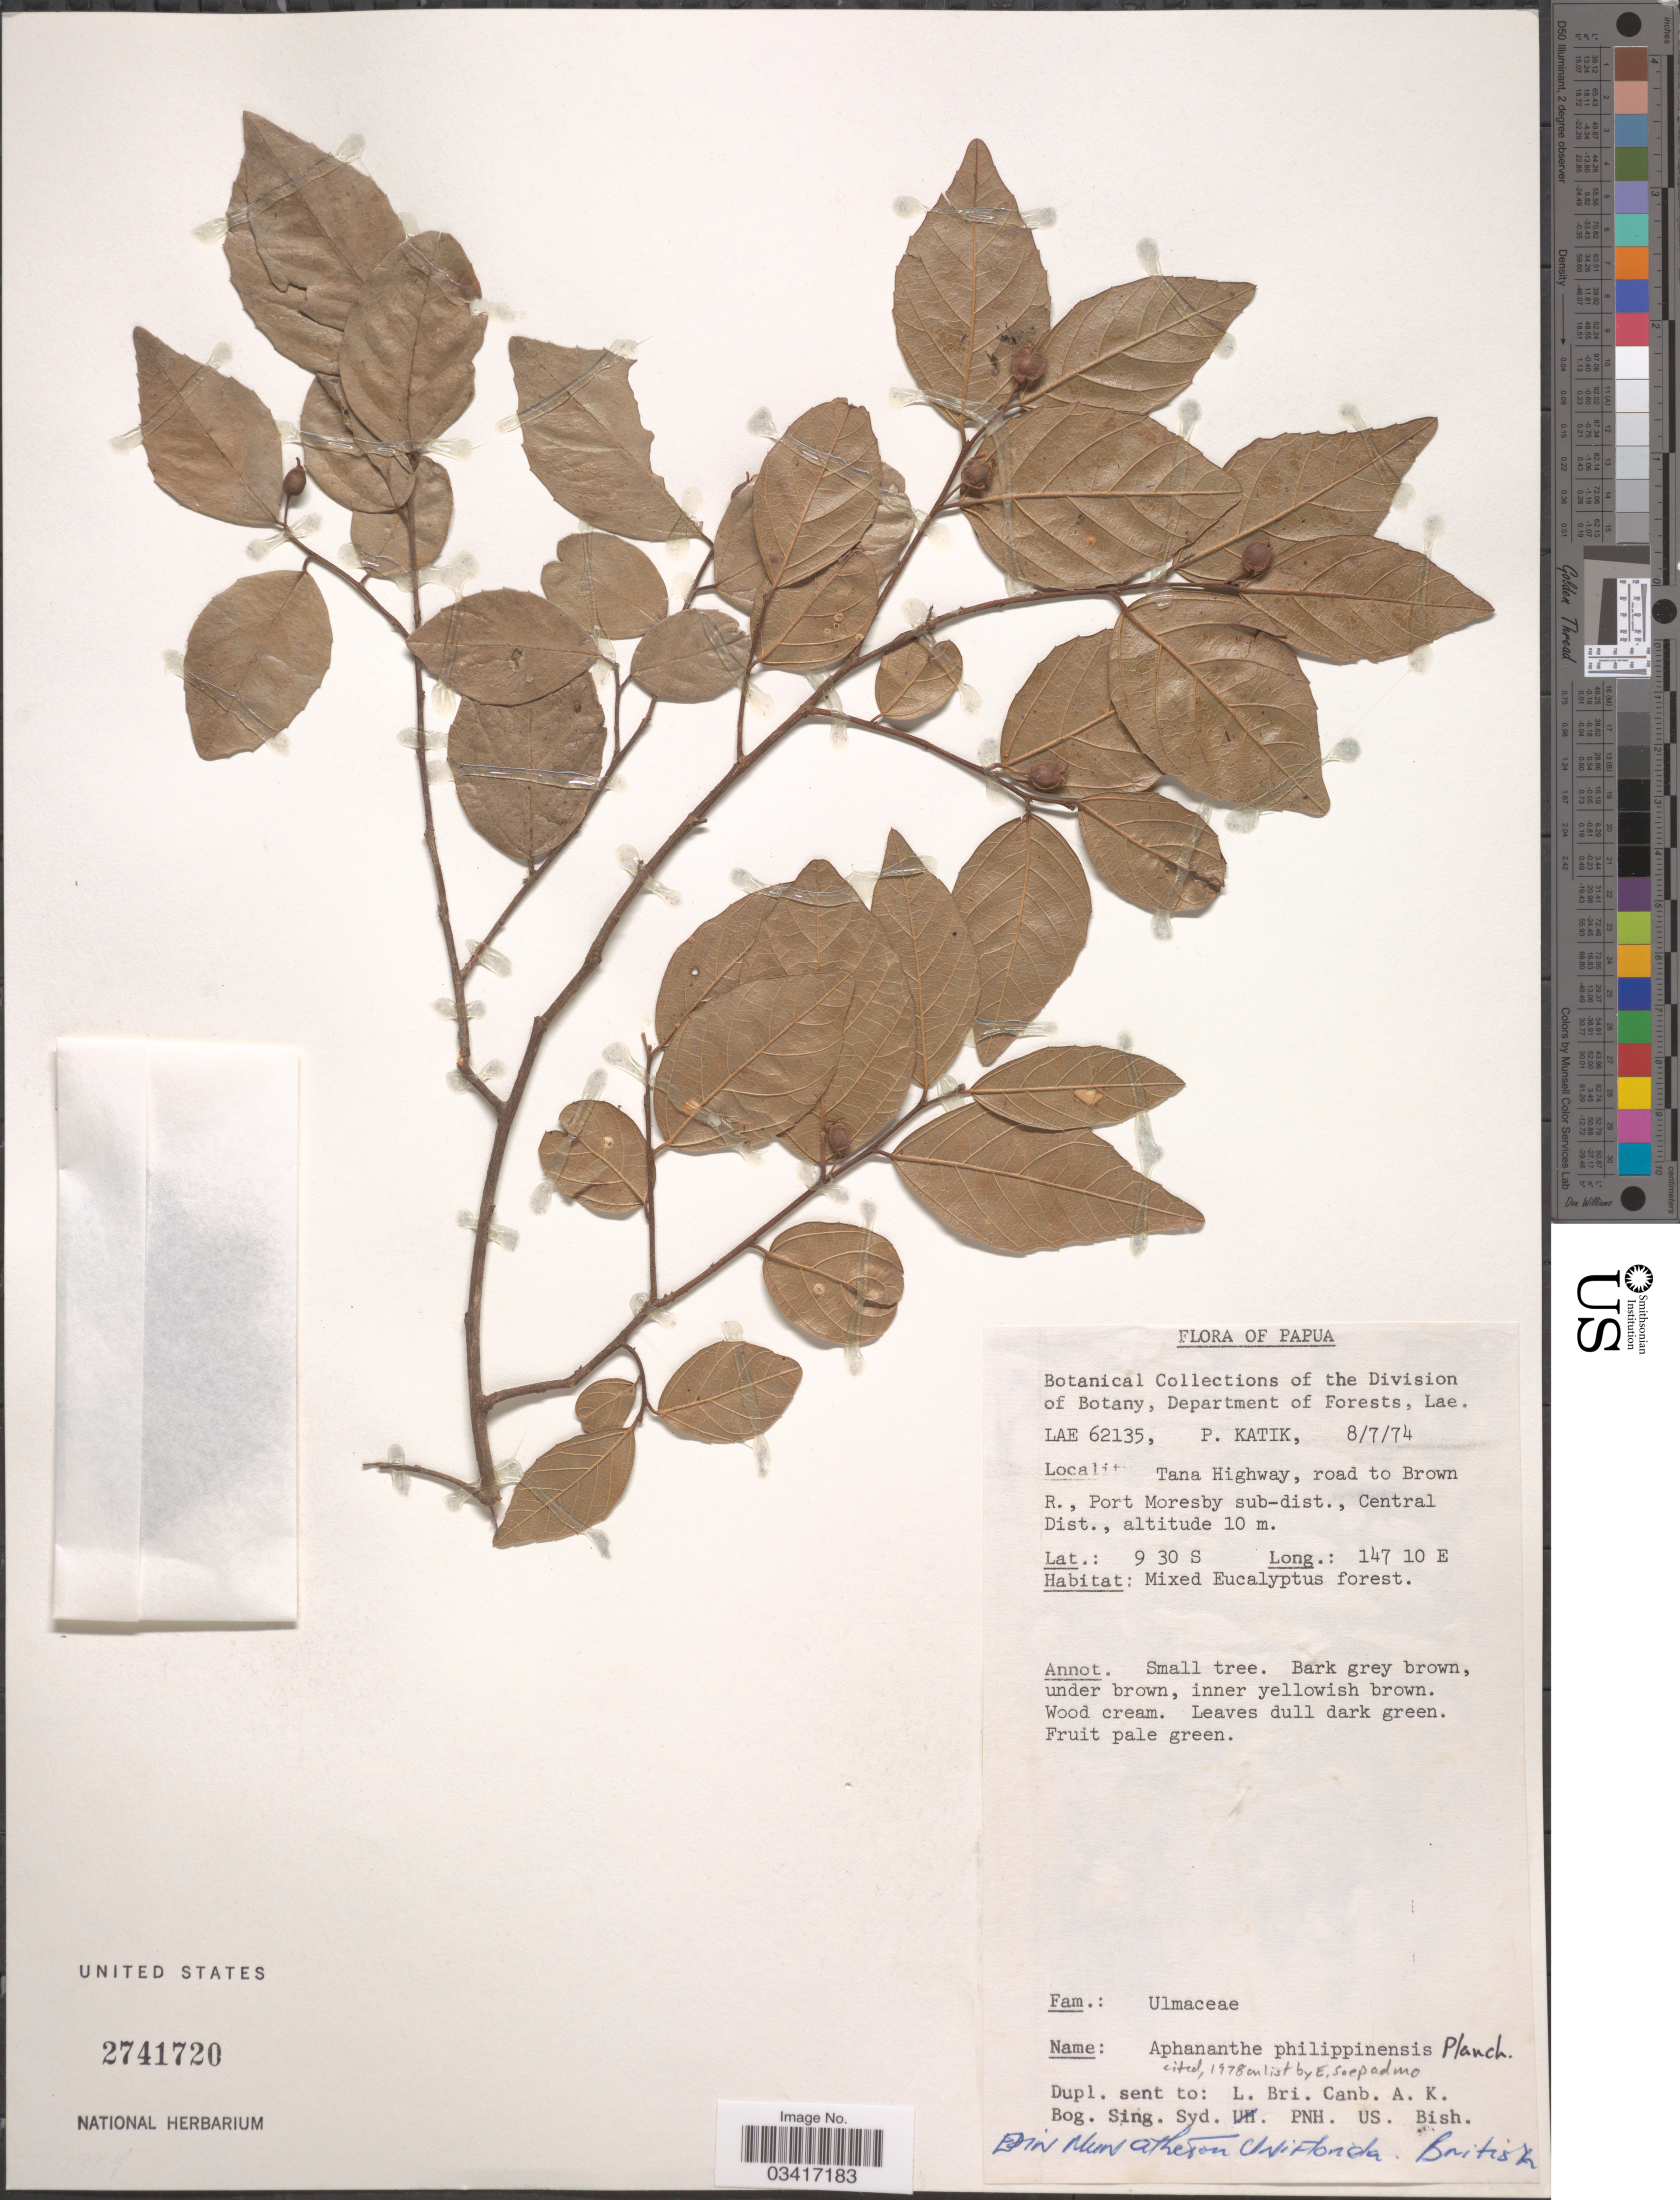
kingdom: Plantae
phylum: Tracheophyta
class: Magnoliopsida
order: Rosales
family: Cannabaceae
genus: Aphananthe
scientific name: Aphananthe philippinensis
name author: Planch.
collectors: P. Katik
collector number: LAE62135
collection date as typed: Transcribed d/m/y: 8/7/74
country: Papua New Guinea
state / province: Central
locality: Papua. Tana Highway, road to Brown R., Port Moresby sub-dist., Central Dist.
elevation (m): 10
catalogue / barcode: US 2741720